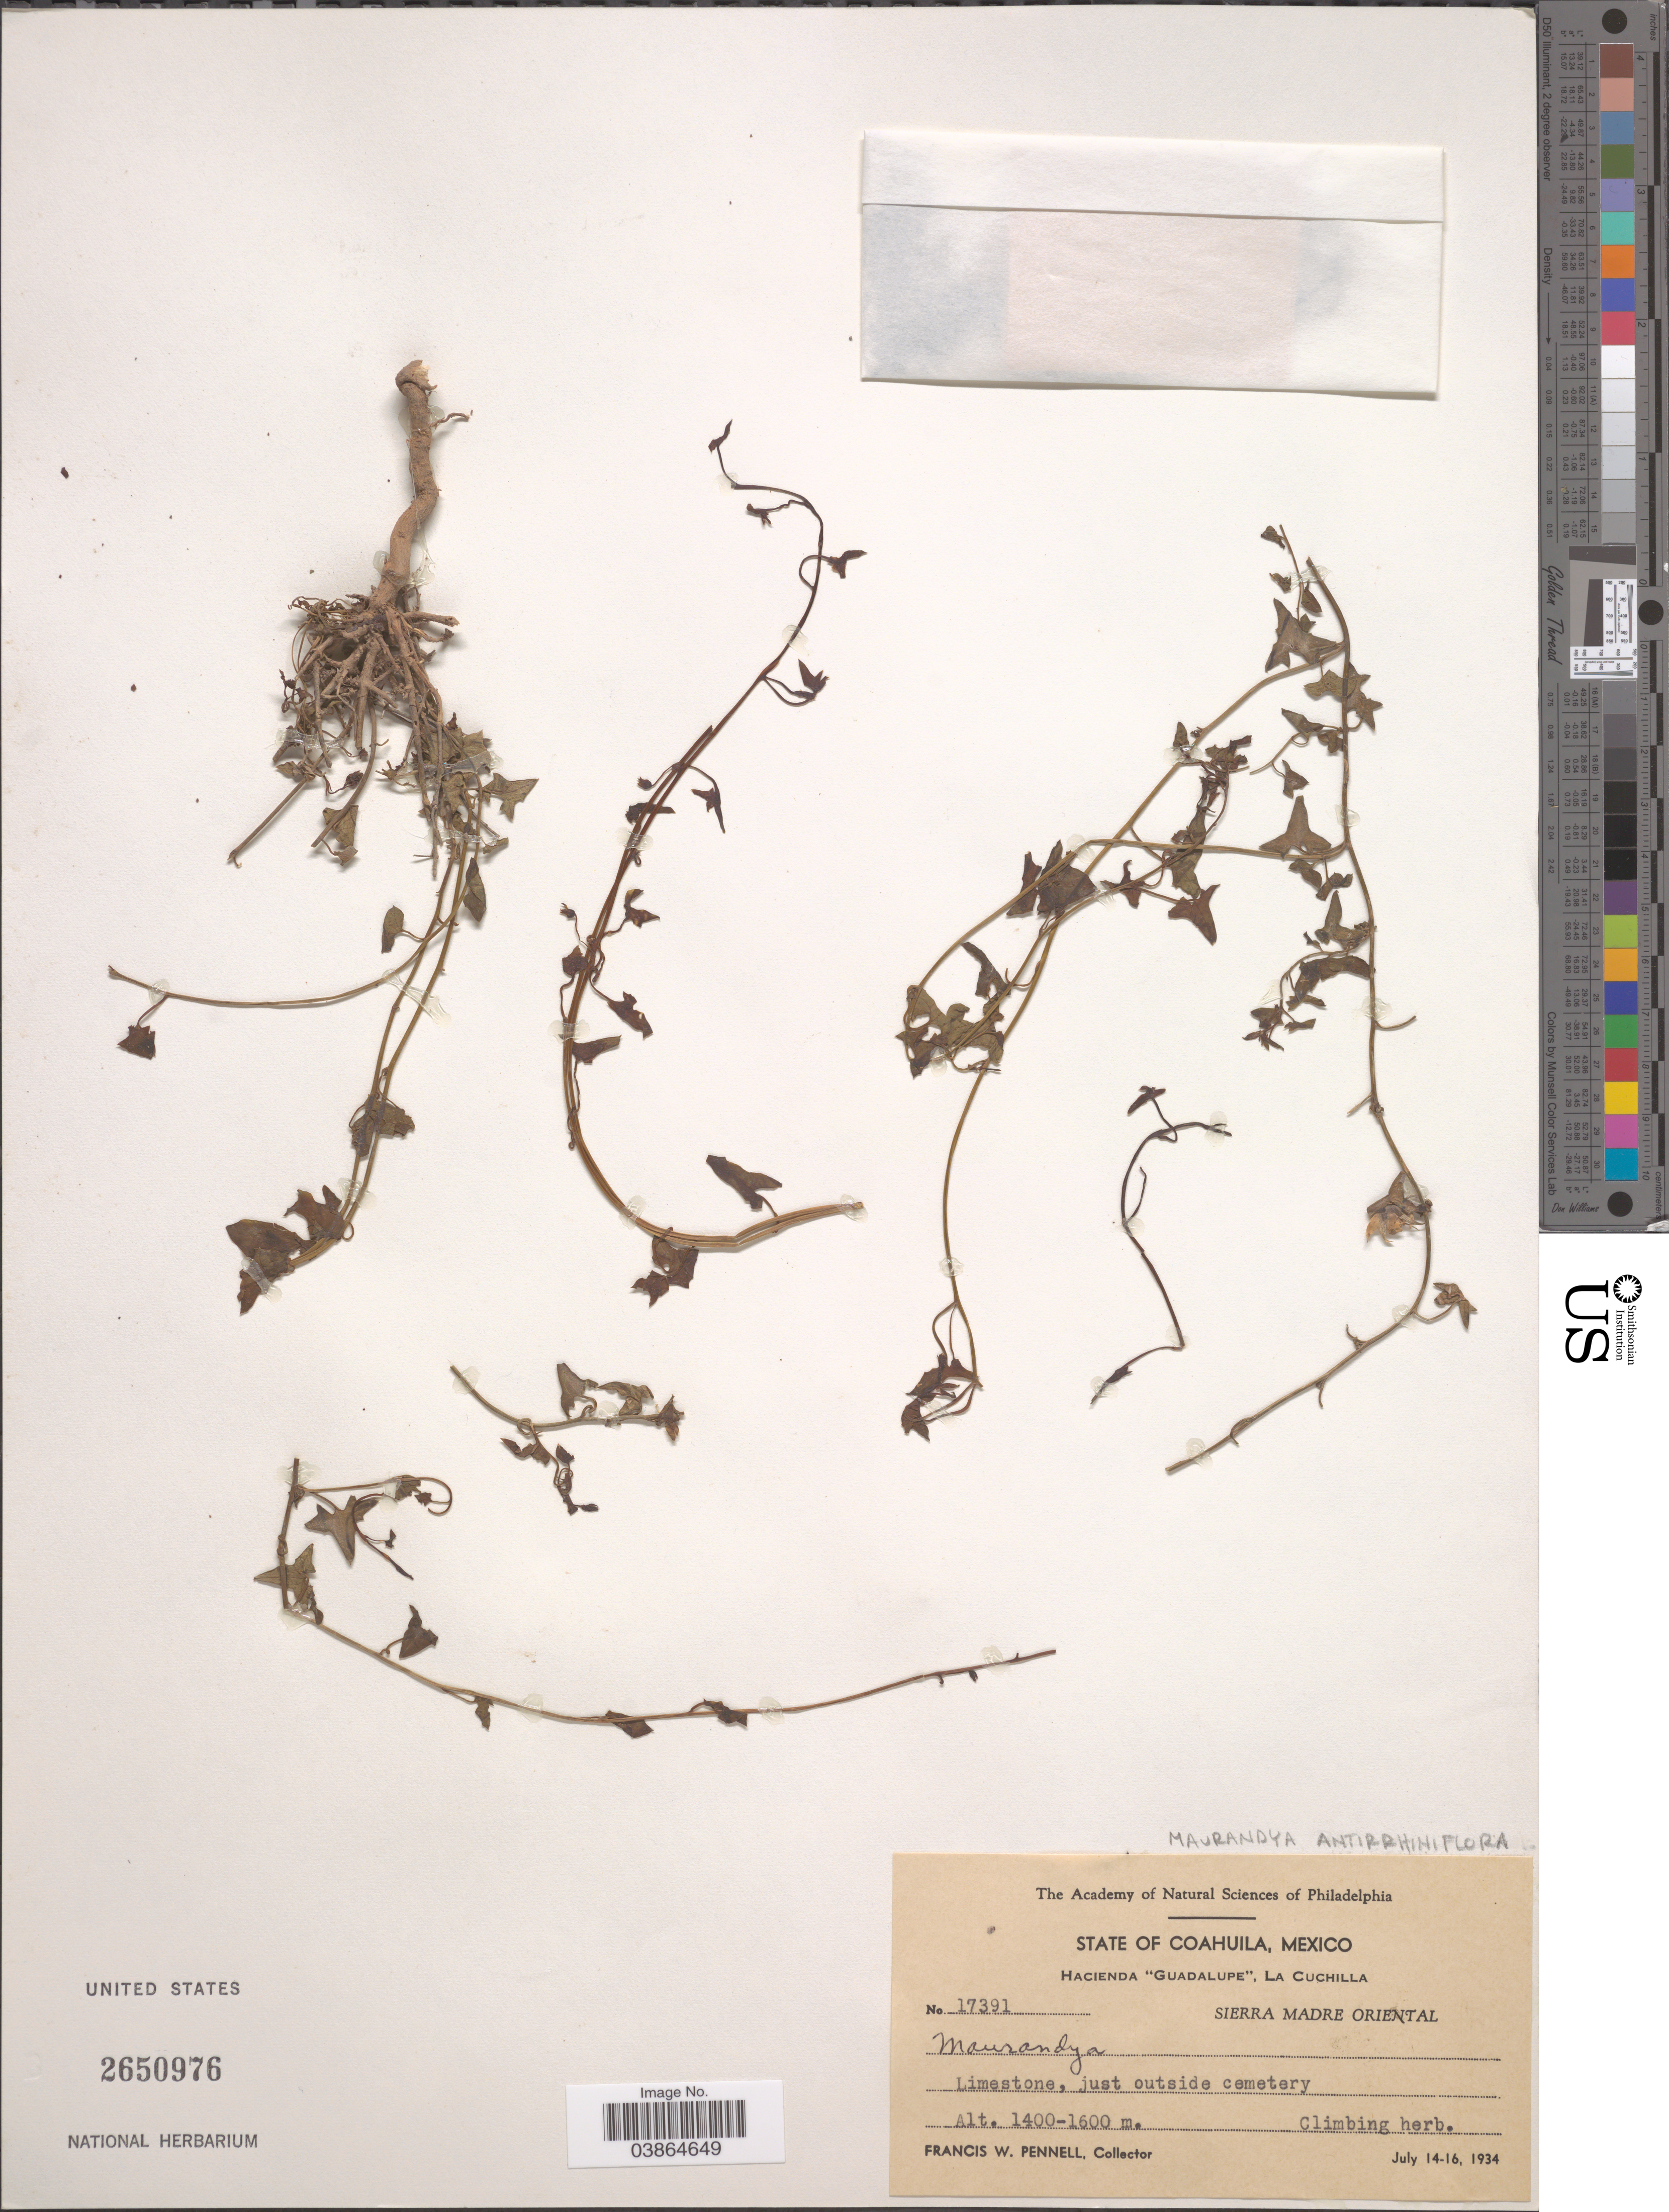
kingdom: Plantae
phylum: Tracheophyta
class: Magnoliopsida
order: Lamiales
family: Plantaginaceae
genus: Maurandya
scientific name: Maurandya antirrhiniflora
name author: Humb. & Bonpl. ex Willd.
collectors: F. W. Pennell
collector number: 17391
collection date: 1934-07-14/1934-07-16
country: Mexico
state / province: Coahuila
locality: Hacienda "Guadalupe", La Cuchilla. Sierra Madre Oriental. Limestone, just outside cemetery.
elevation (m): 1400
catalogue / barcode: US 2650976